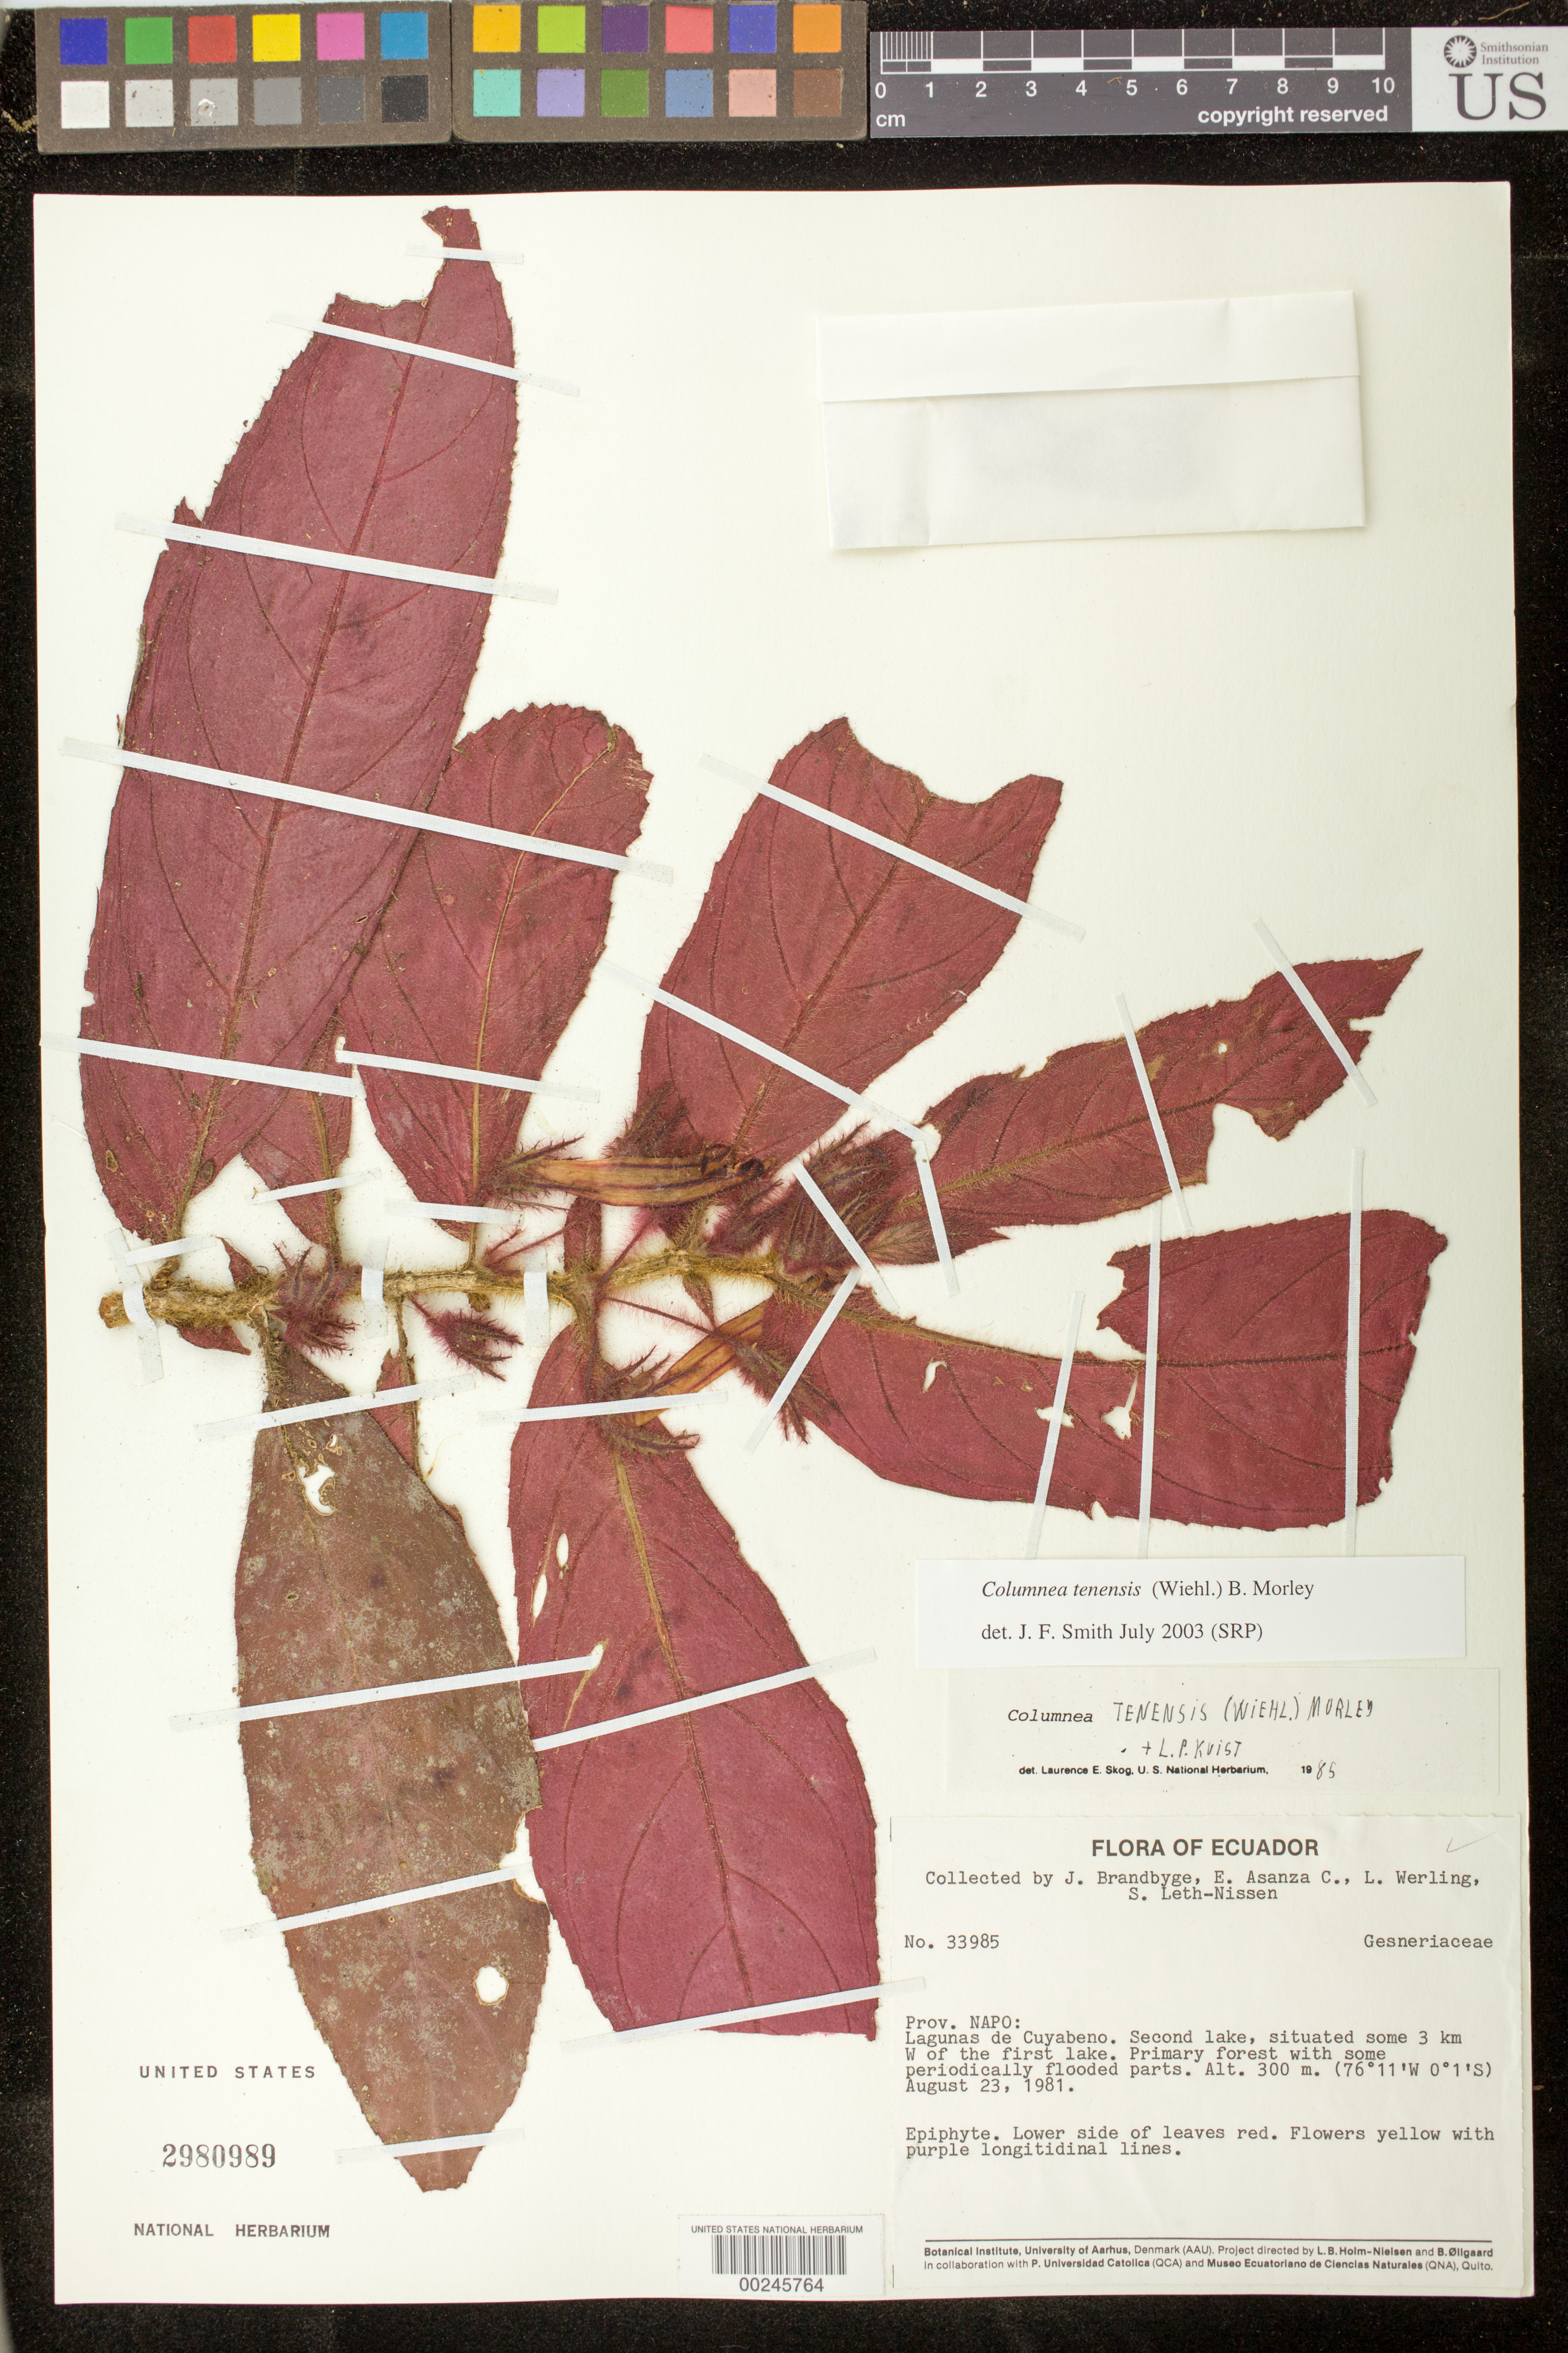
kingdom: Plantae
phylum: Tracheophyta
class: Magnoliopsida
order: Lamiales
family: Gesneriaceae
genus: Columnea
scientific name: Columnea illepida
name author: H.E. Moore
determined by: Clark, J. L.; Skog, Laurence E.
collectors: J. Brandbyge, E. Asanza C., L. Werling & S. Leth-Nissen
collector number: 33985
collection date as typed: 23 Aug 1981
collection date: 1981-08-23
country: Ecuador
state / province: Sucumbíos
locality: Napo.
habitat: Primary forest with some periodically flooded parts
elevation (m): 300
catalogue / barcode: US 2980989